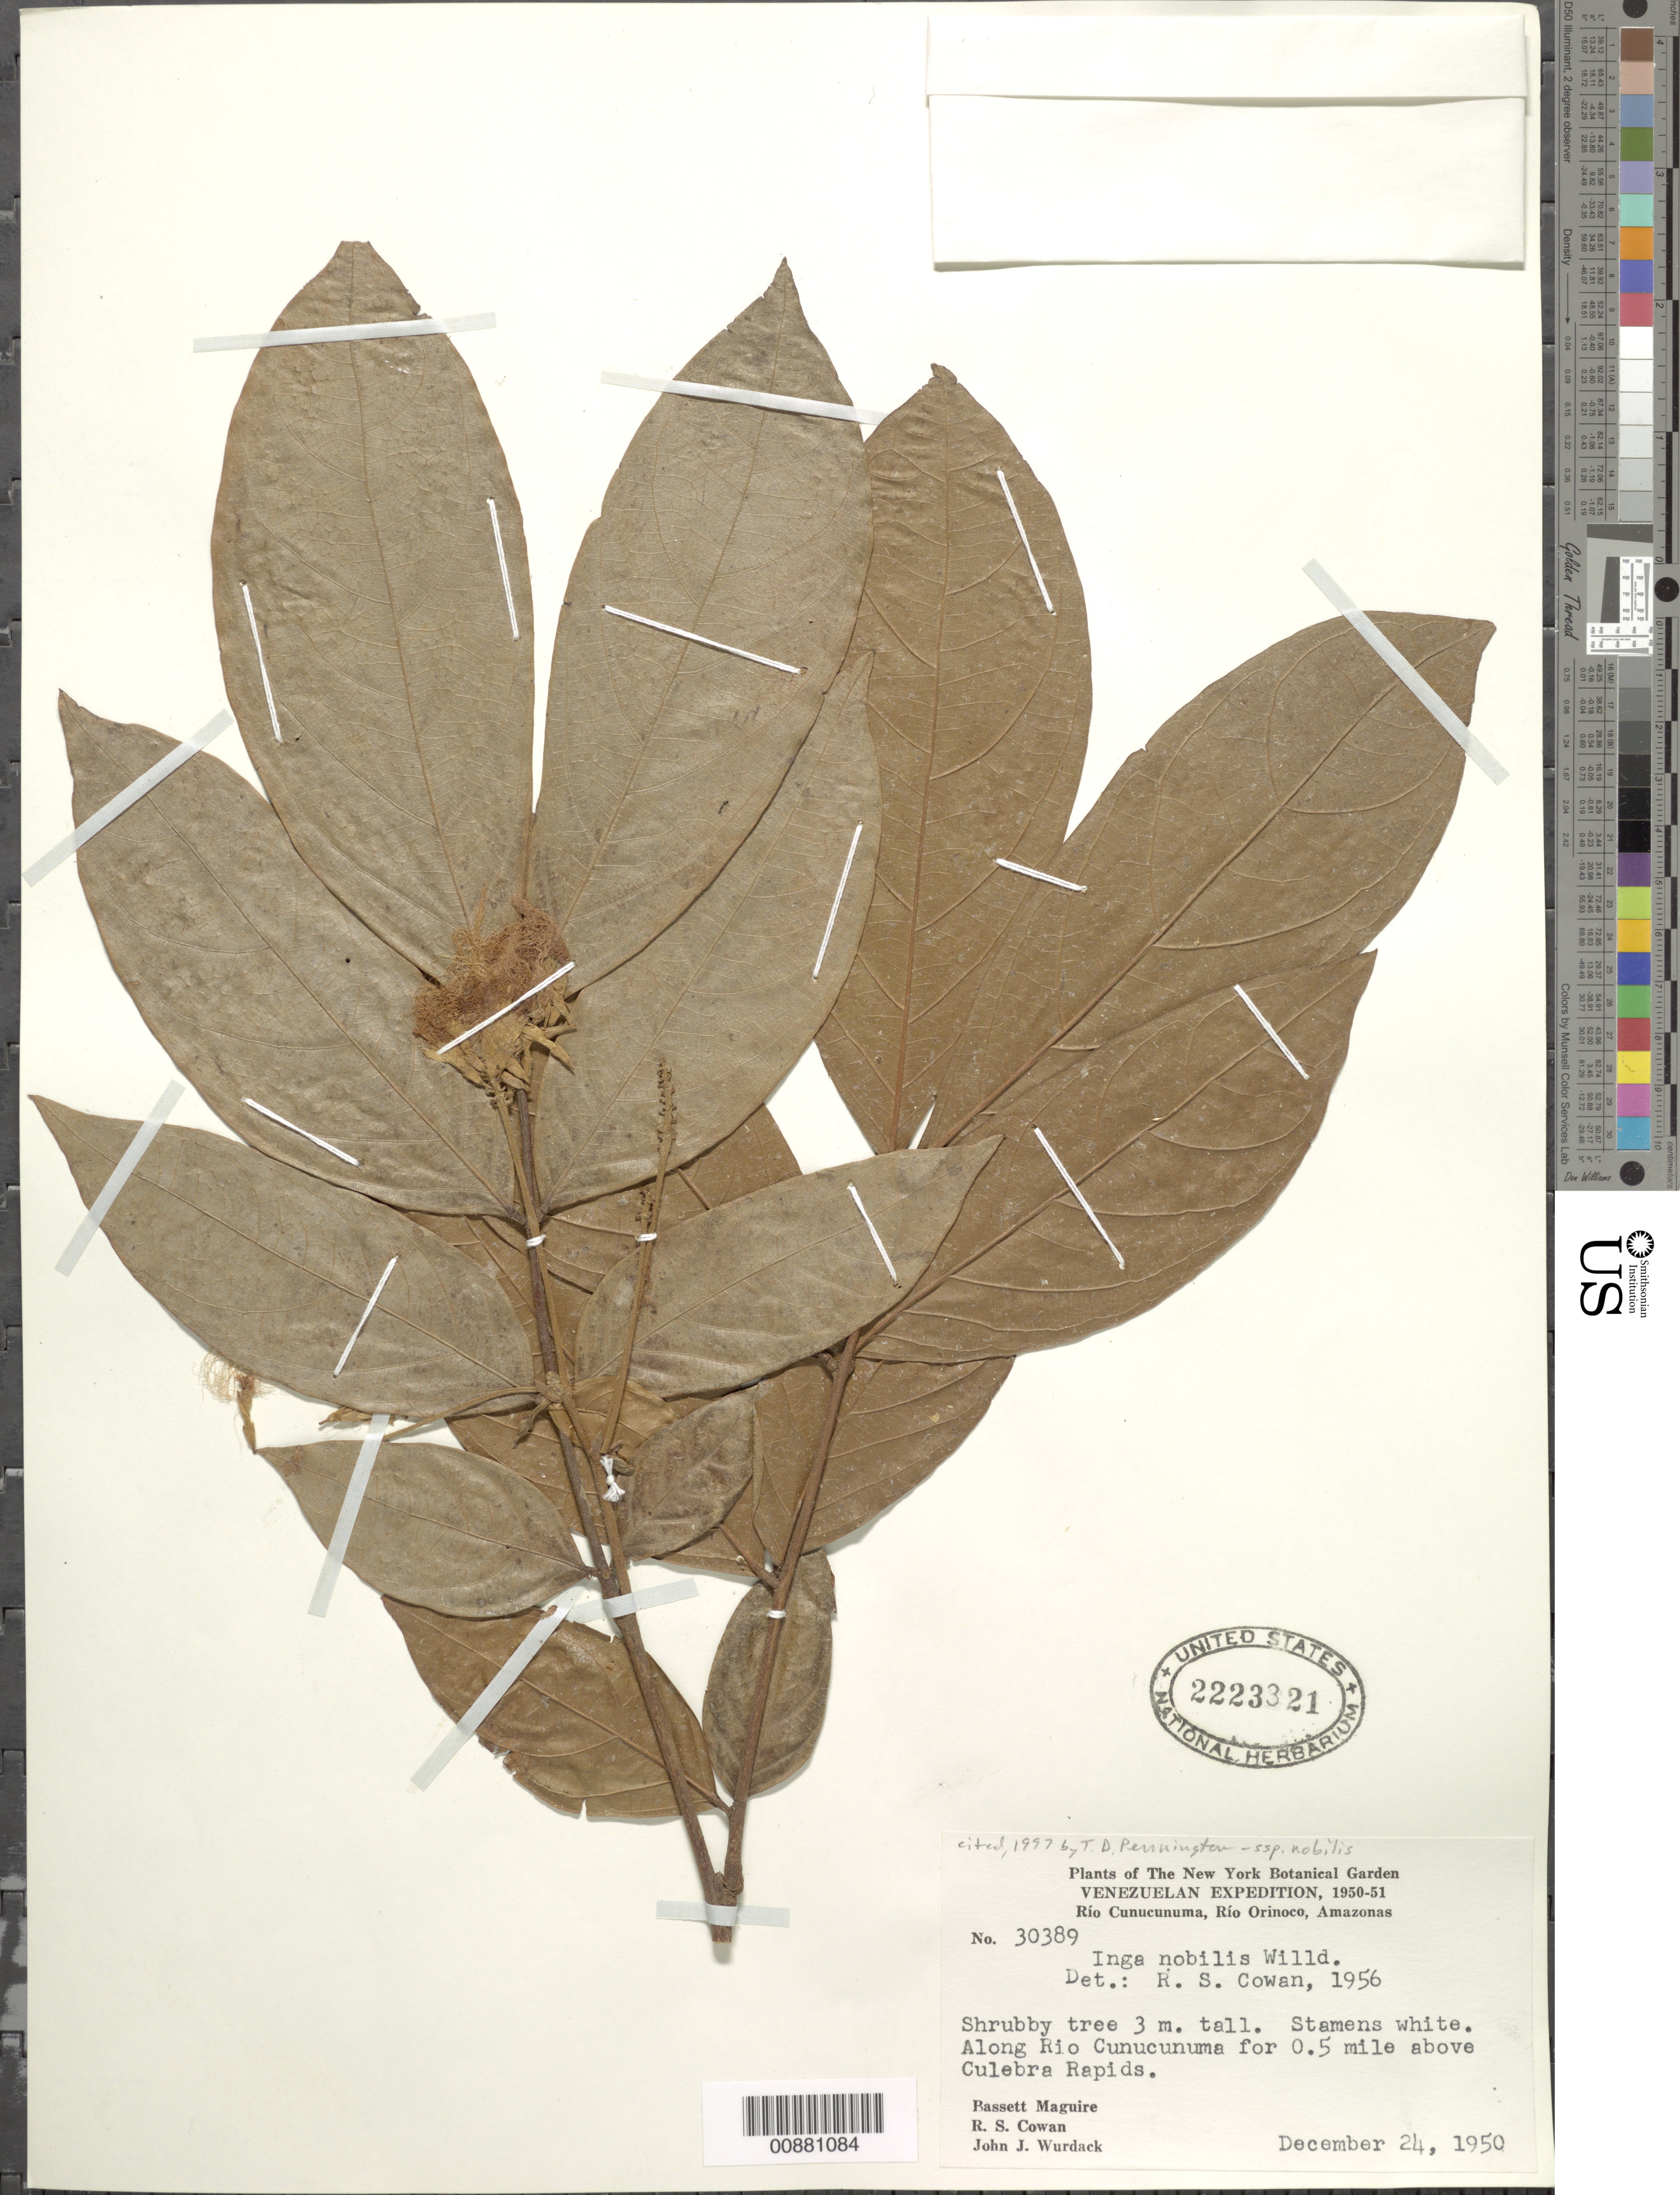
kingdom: Plantae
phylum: Tracheophyta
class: Magnoliopsida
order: Fabales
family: Fabaceae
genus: Inga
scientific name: Inga nobilis subsp. nobilis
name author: Willd.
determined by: Cowan, R. S.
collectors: B. Maguire, R. S. Cowan & J. J. Wurdack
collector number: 30389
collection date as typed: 24-Dec-50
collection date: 1950-12-24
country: Venezuela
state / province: Amazonas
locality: Río Cunucunuma, Culebra Rapids, 0.5 miles above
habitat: Along river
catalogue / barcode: US 2223321